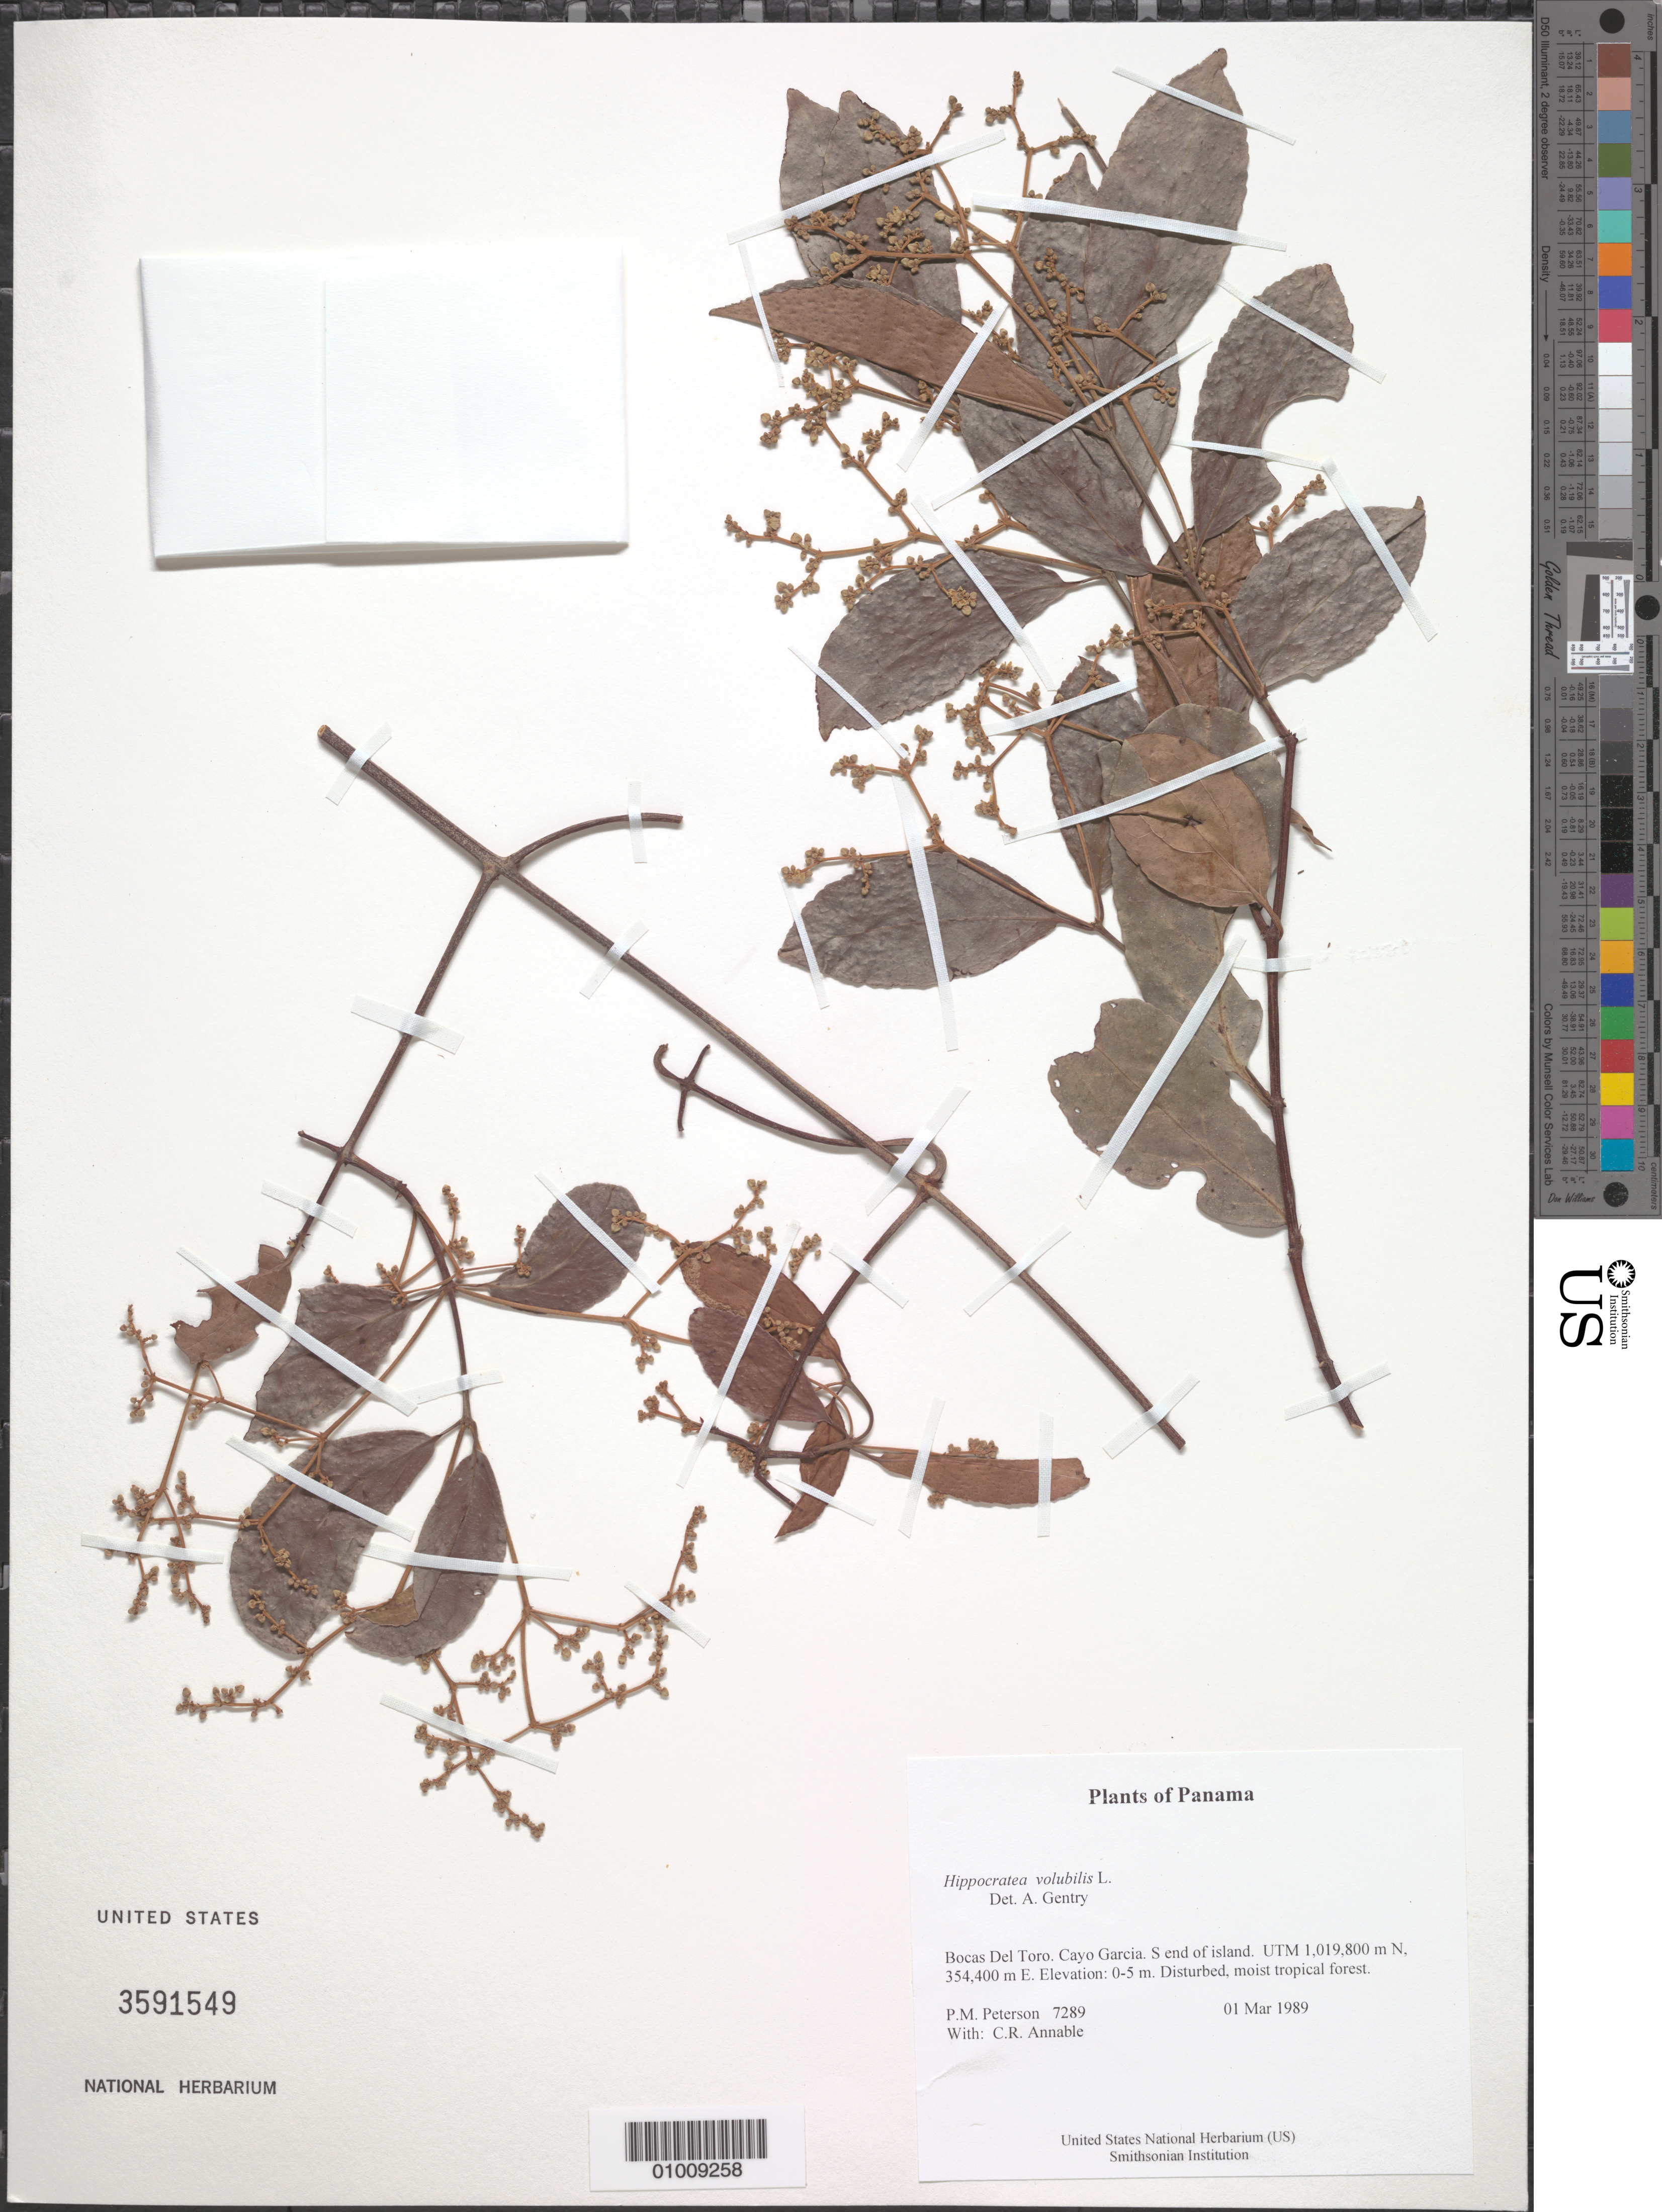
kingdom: Plantae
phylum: Tracheophyta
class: Magnoliopsida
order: Celastrales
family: Celastraceae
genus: Hippocratea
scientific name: Hippocratea volubilis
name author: L.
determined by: Gentry, A. H.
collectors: P. M. Peterson & C. R. Annable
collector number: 07289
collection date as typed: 01 Mar 1989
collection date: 1989-03-01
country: Panama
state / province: Bocas del Toro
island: Cayo Garcia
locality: S end of island. UTM 1,019,800 m N, 354,400 m E.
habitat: Disturbed, moist tropical forest.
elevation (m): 0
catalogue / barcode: US 3591549